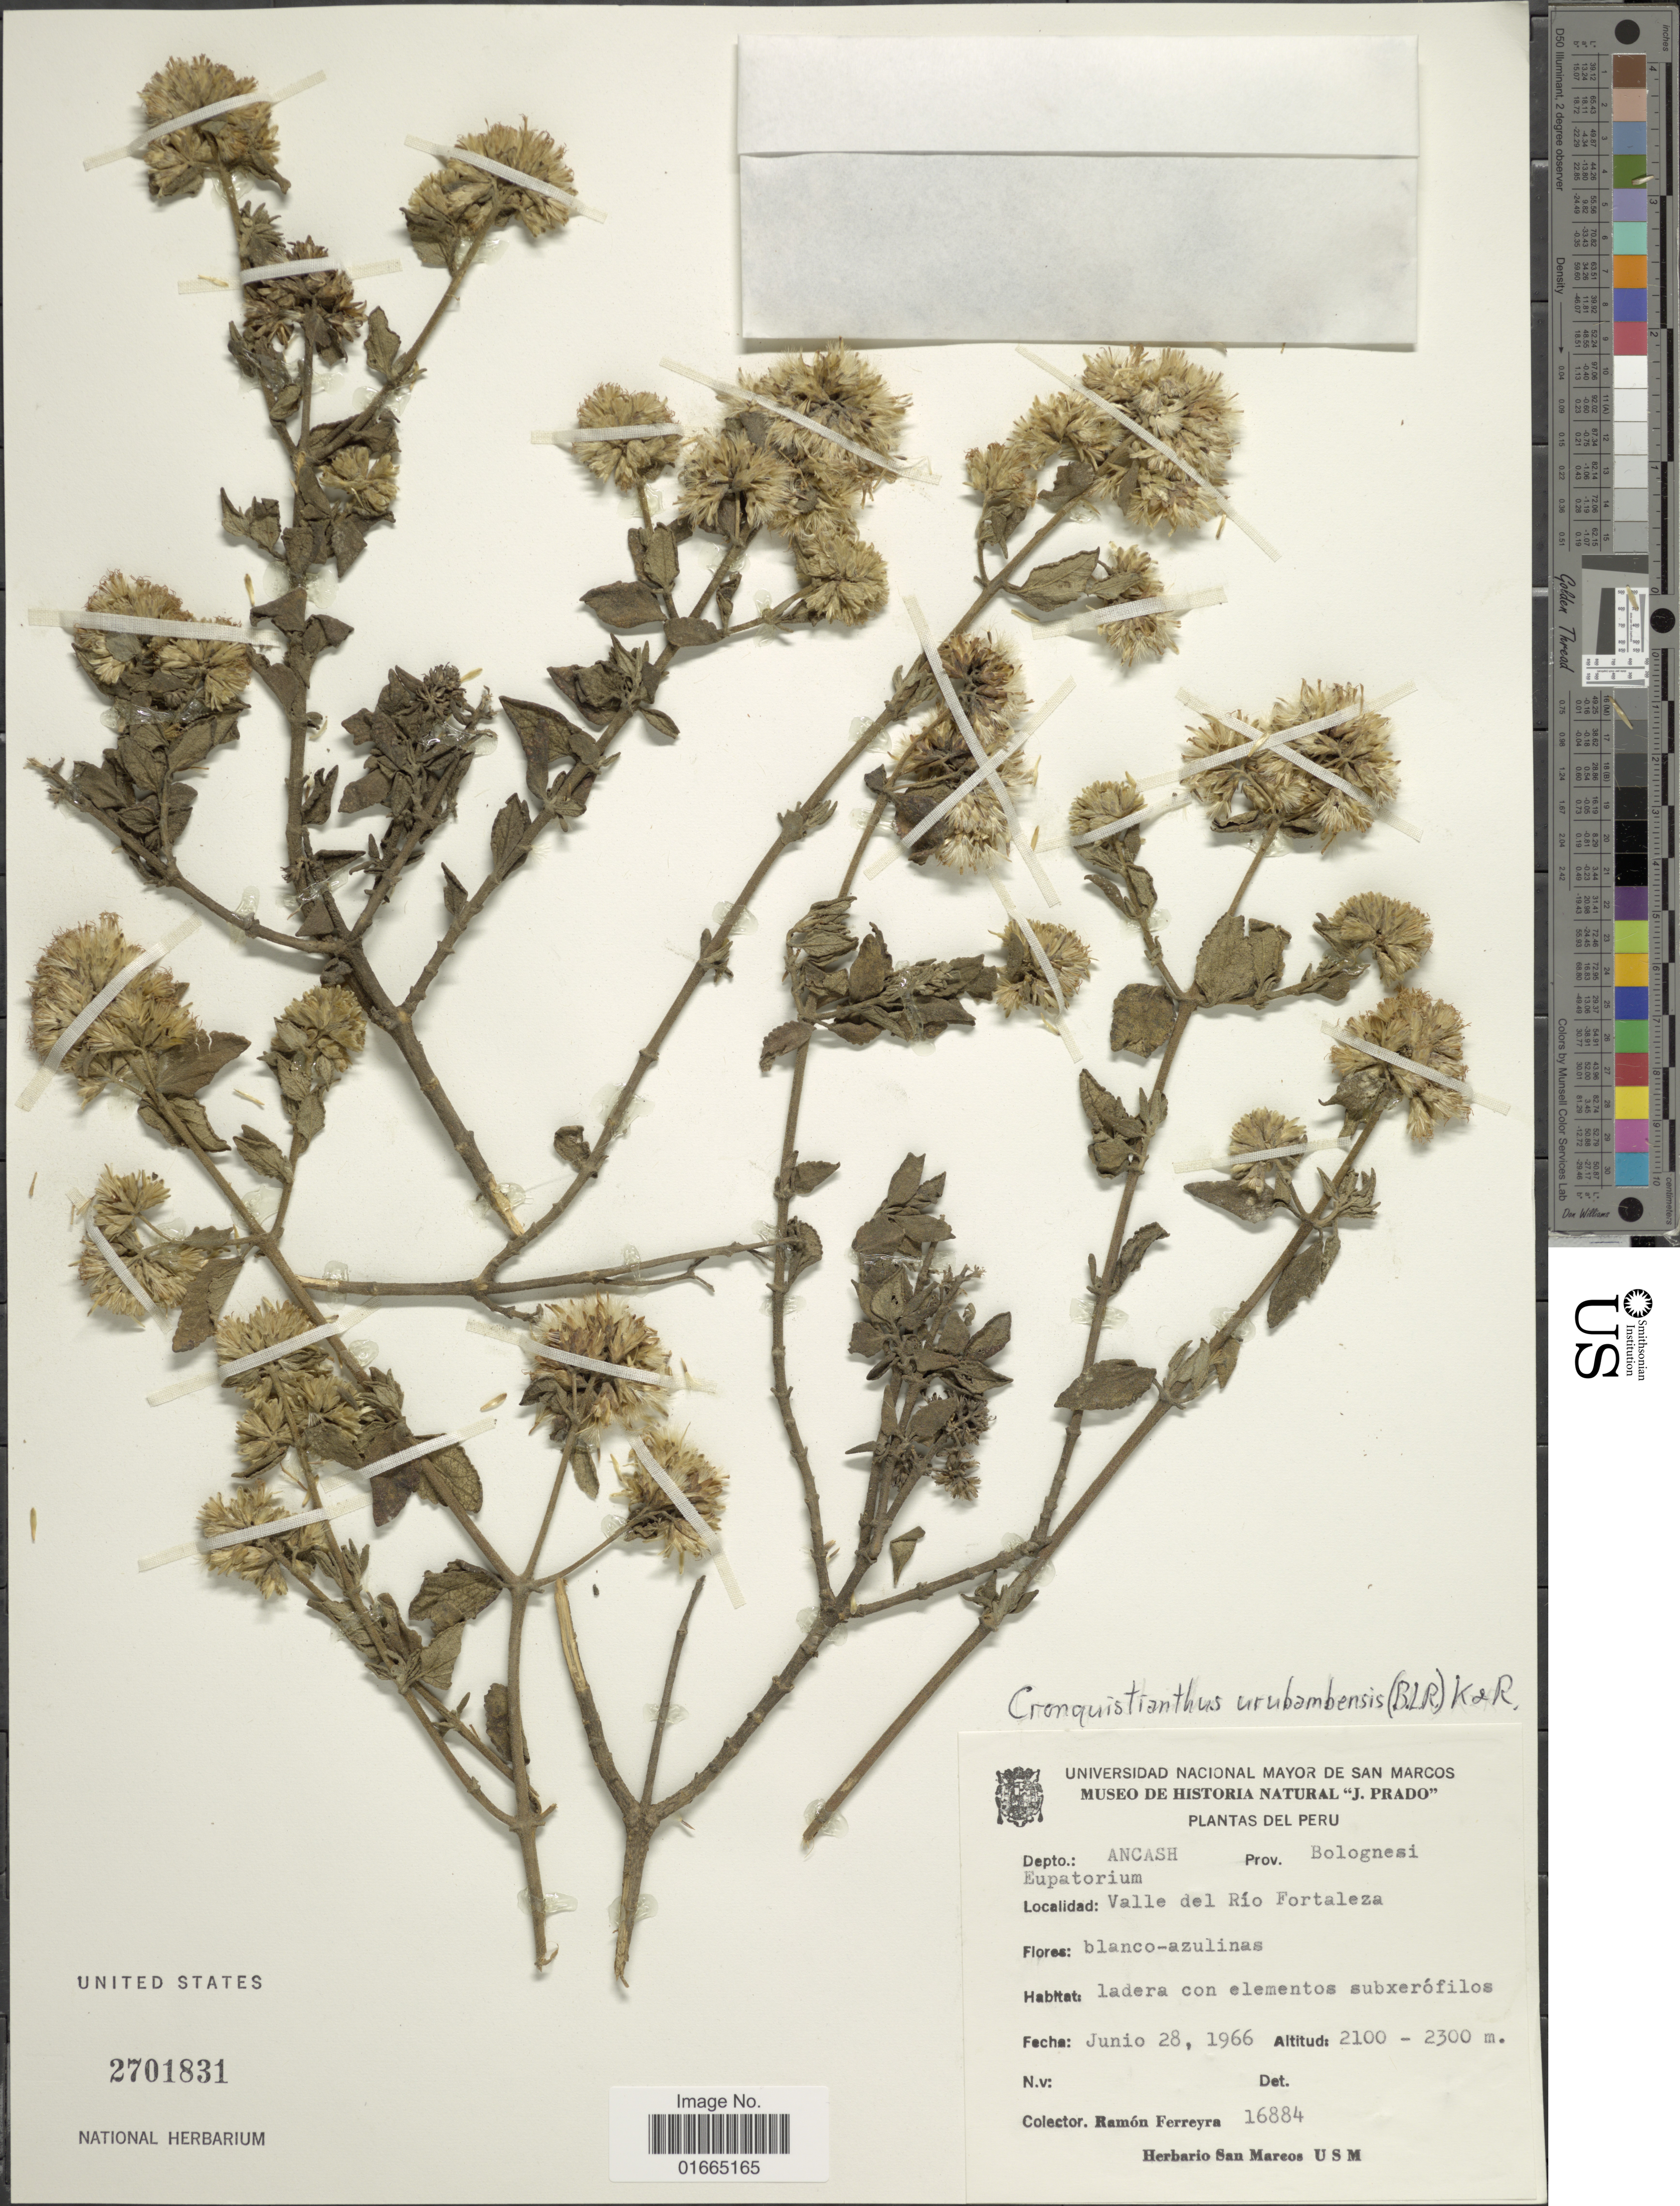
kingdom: Plantae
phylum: Tracheophyta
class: Magnoliopsida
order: Asterales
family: Asteraceae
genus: Cronquistianthus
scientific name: Cronquistianthus urubambensis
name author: (B.L. Rob.) R.M. King & H. Rob.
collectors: R. A. Ferreyra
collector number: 16884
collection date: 1966-06-28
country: Peru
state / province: Ancash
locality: Depto.: Ancash. Prov. Bolognesi. Valle del Río Fortaleza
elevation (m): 2100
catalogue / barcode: US 2701831